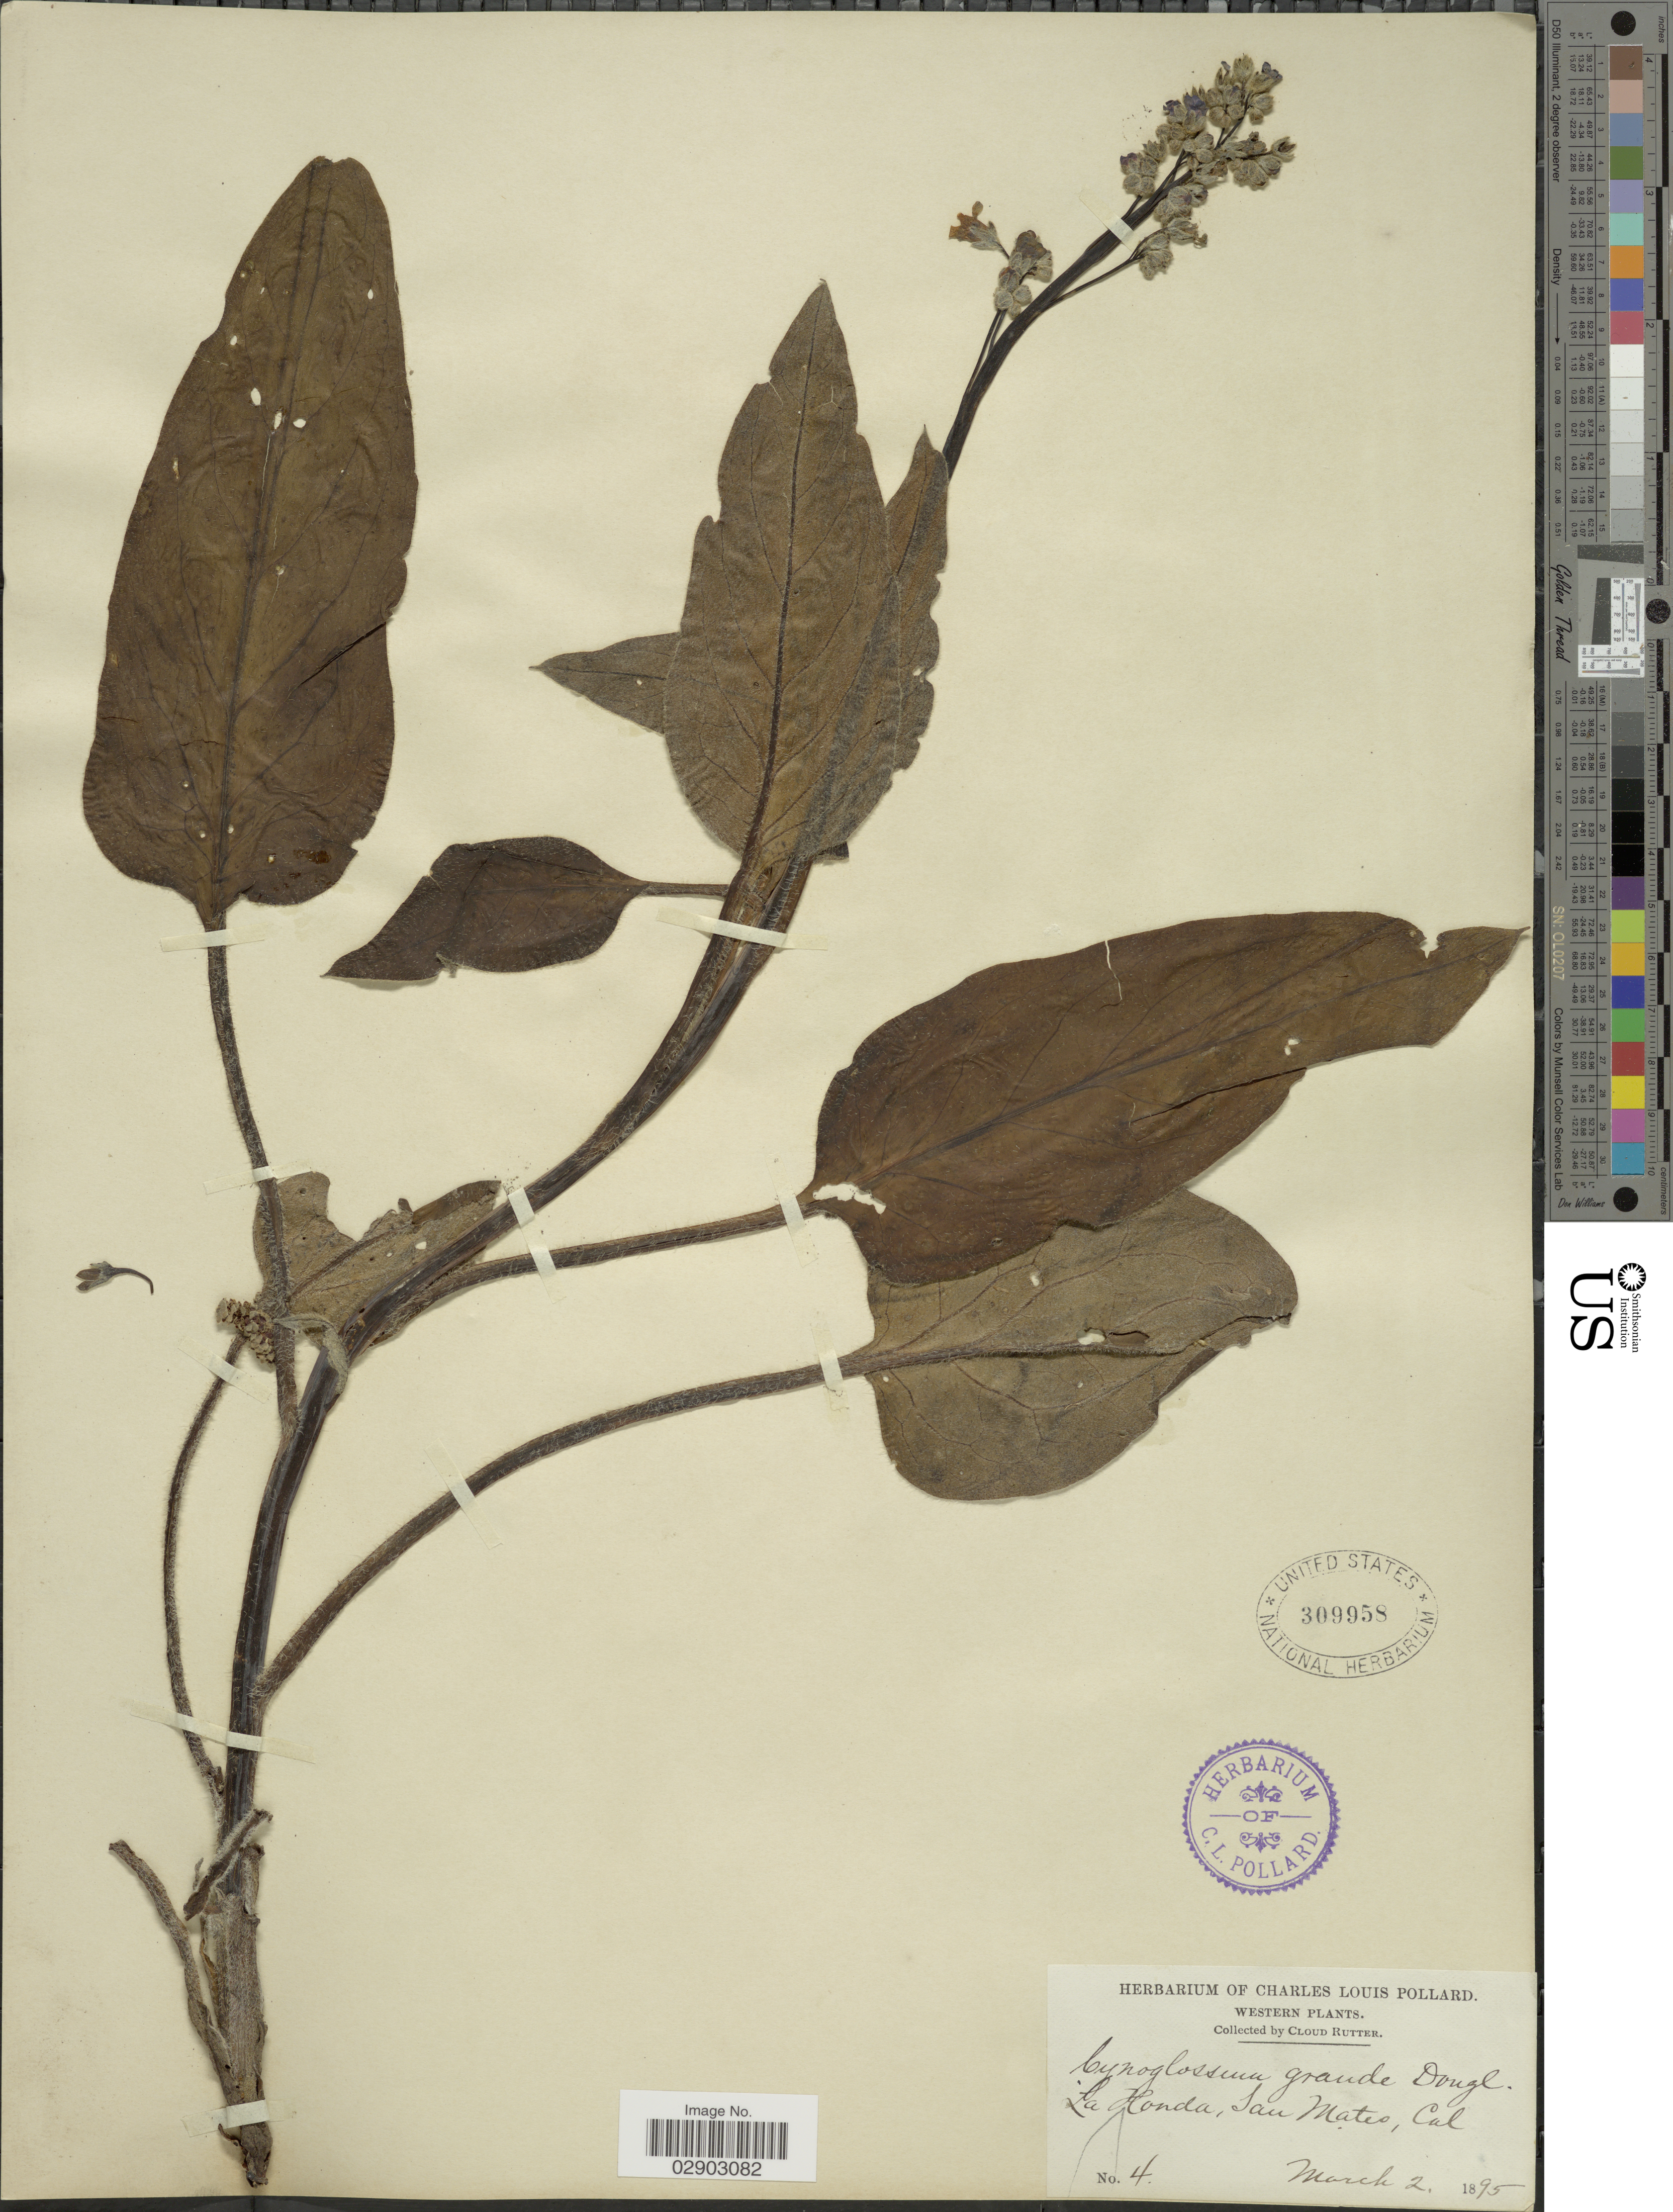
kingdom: Plantae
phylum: Tracheophyta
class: Magnoliopsida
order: Boraginales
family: Boraginaceae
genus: Cynoglossum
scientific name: Cynoglossum grande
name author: Douglas ex Lehm.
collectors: C. Rutter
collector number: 4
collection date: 1895-03-02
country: United States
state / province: California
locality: Western. La Honda, San Mateo, Cal.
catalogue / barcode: US 309958